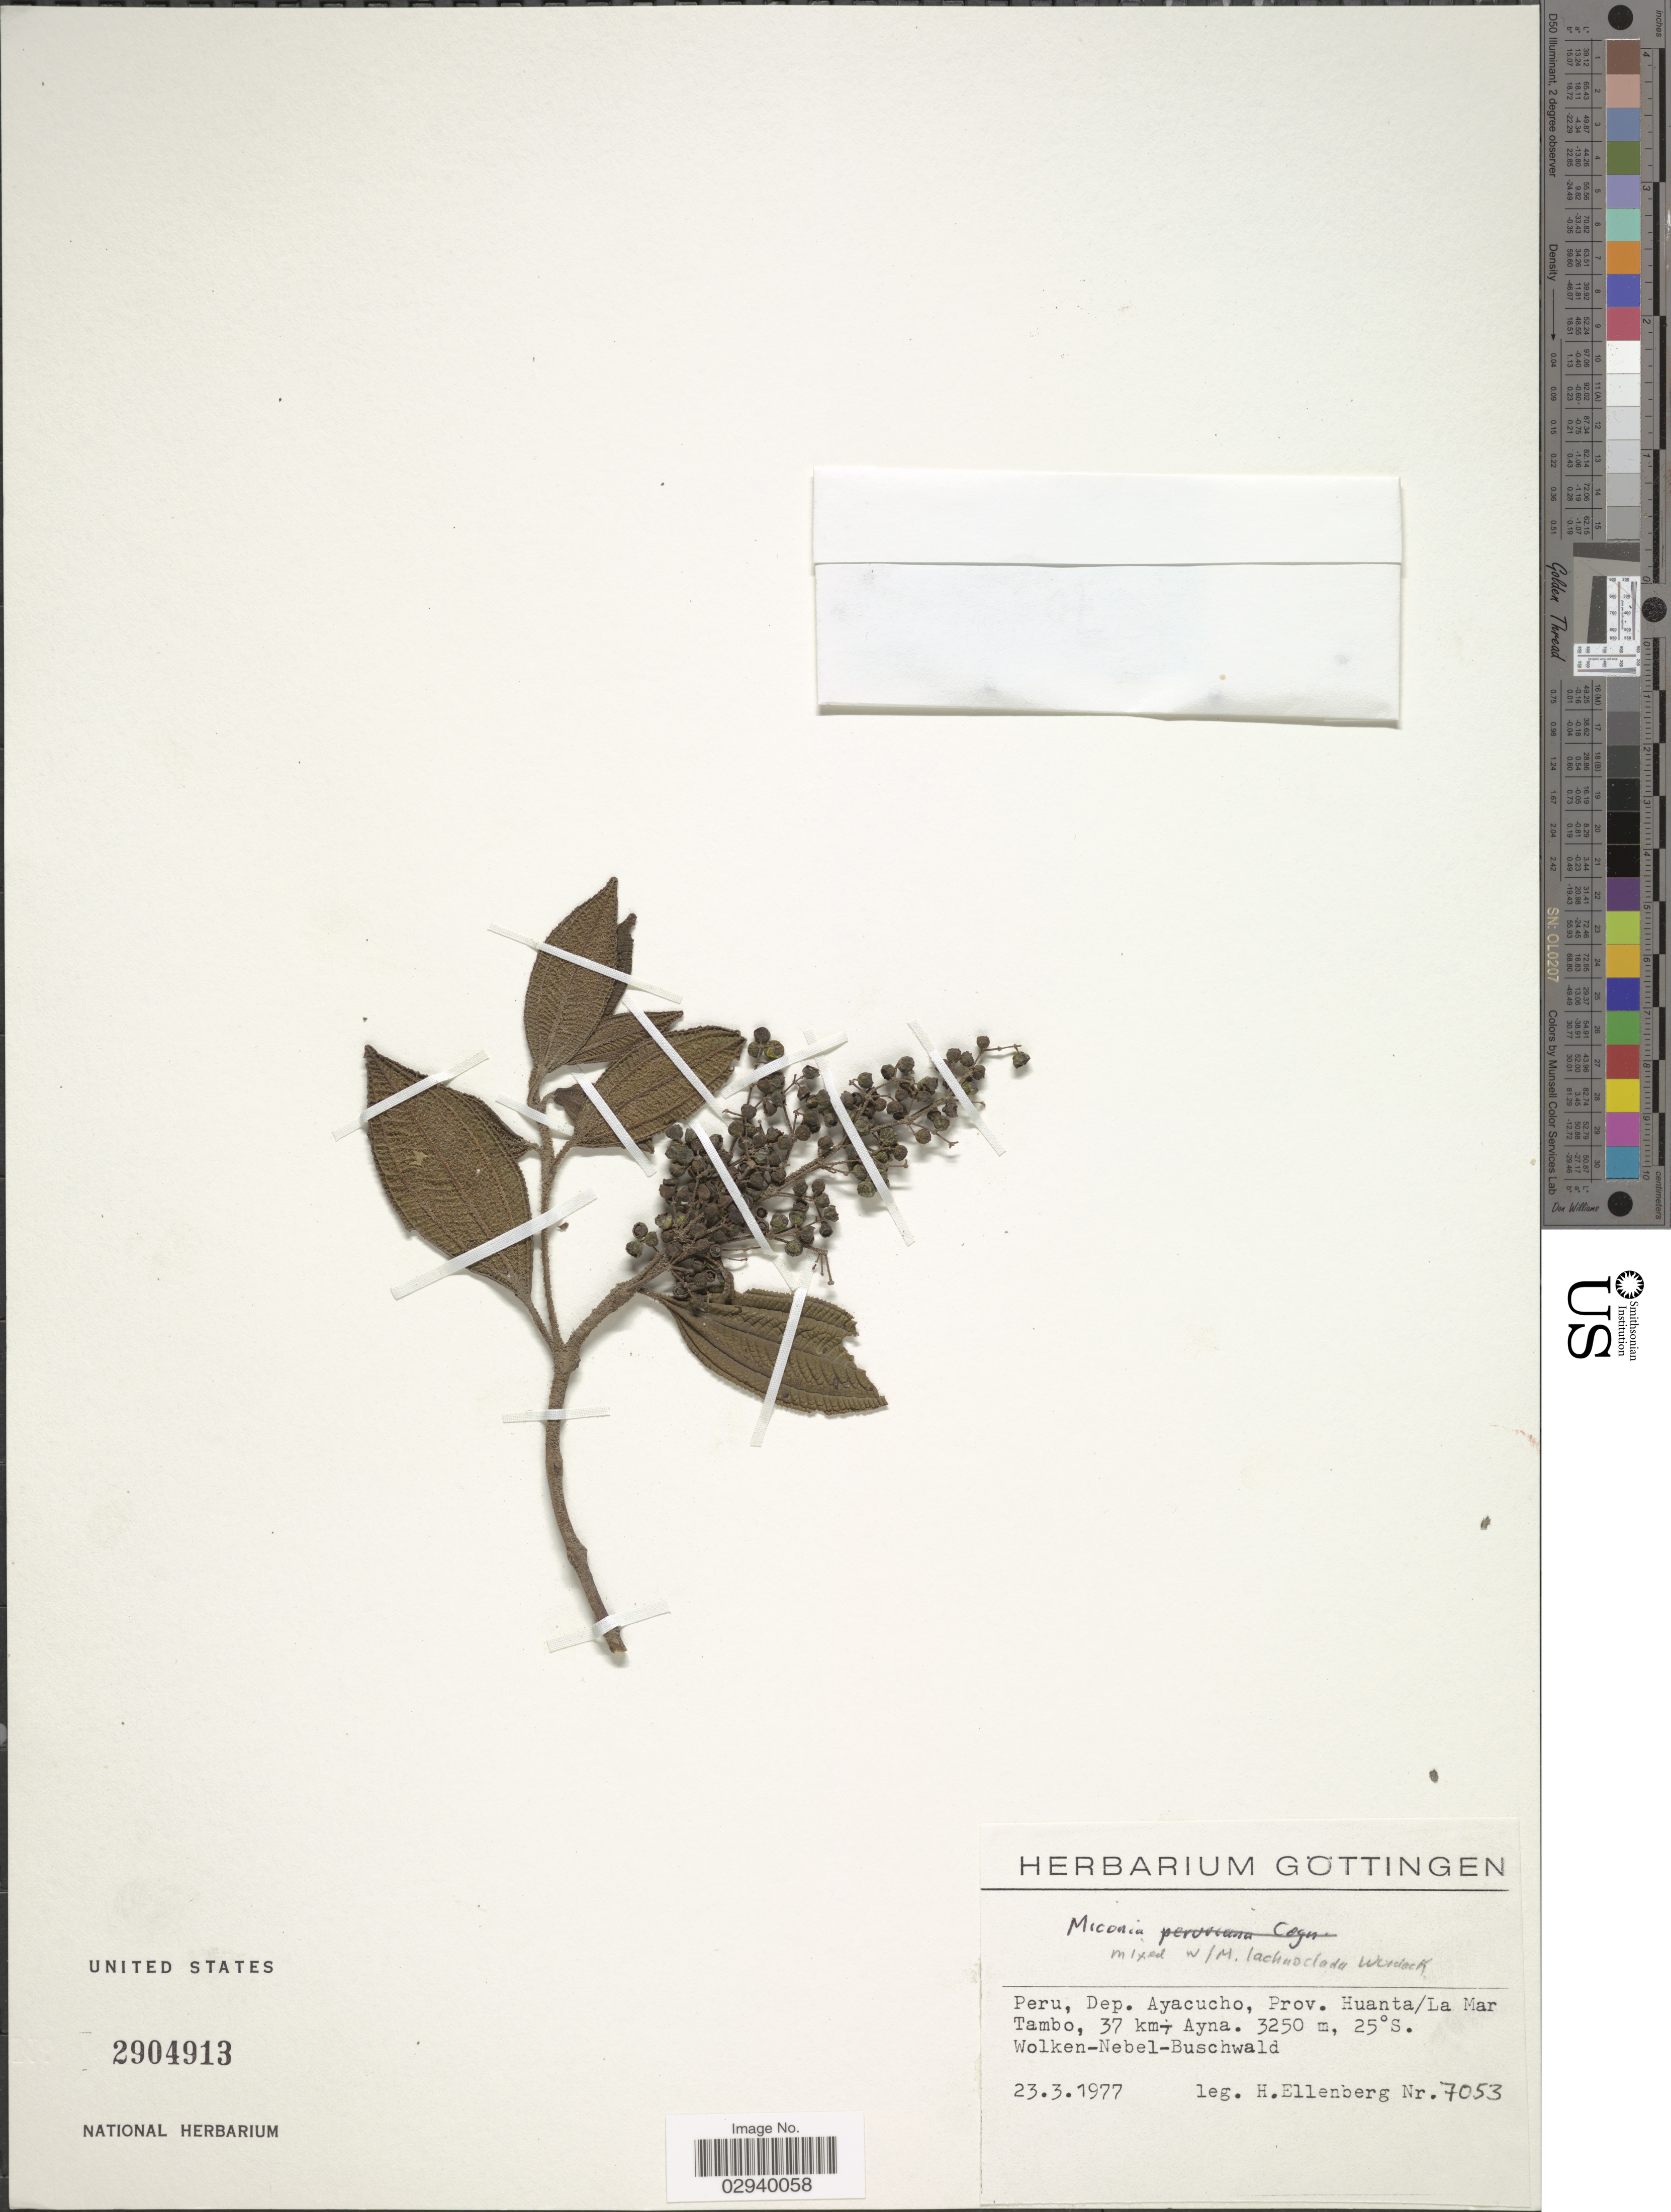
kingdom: Plantae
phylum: Tracheophyta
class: Magnoliopsida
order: Myrtales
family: Melastomataceae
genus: Miconia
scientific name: Miconia lachnoclada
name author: Wurdack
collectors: H. Ellenberg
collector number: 7053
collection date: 1977-03-23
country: Peru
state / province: Ayacucho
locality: Dep. Ayacucho. Prov. Huanta/ La Mar Tambo, 37 km- Ayna. Wolken-Nebel-Buschwald.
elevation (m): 3250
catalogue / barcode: US 2904913